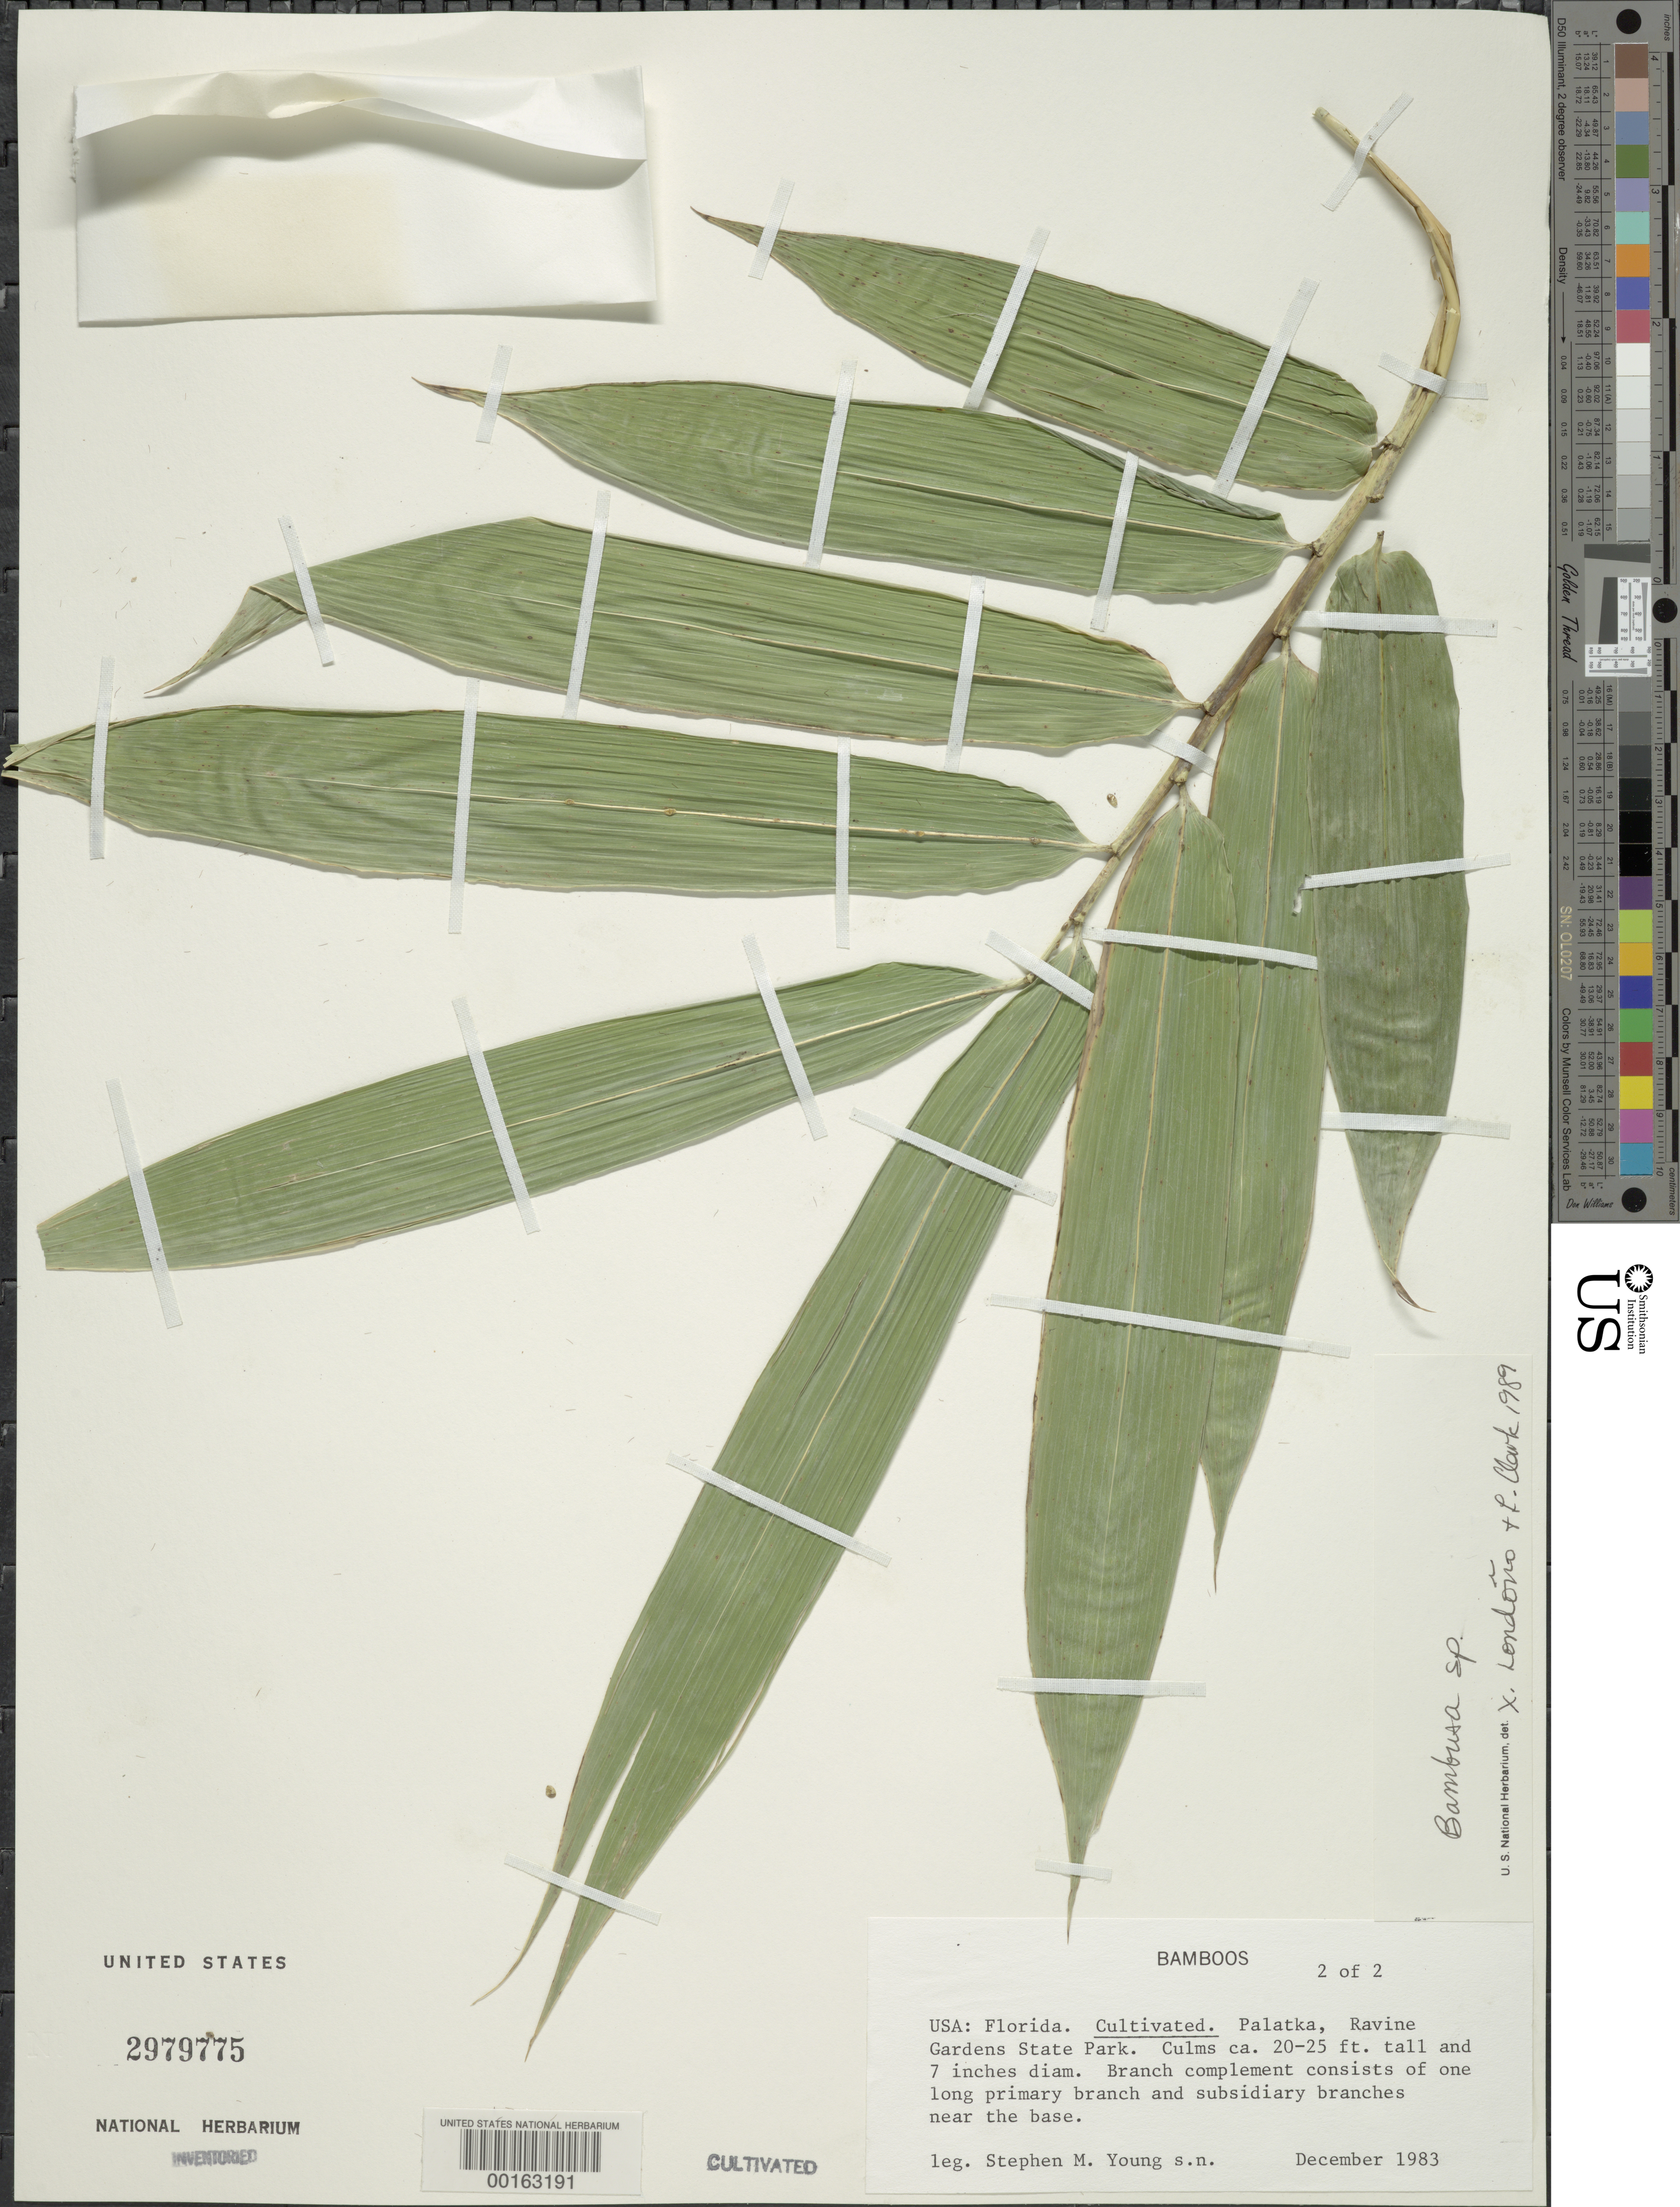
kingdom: Plantae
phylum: Tracheophyta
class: Liliopsida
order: Poales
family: Poaceae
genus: Bambusa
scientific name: Bambusa sp.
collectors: S. Young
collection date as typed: Dec 1983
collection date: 1983-12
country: United States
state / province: Florida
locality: Palatka, ravine gardens state park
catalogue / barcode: US 2979775